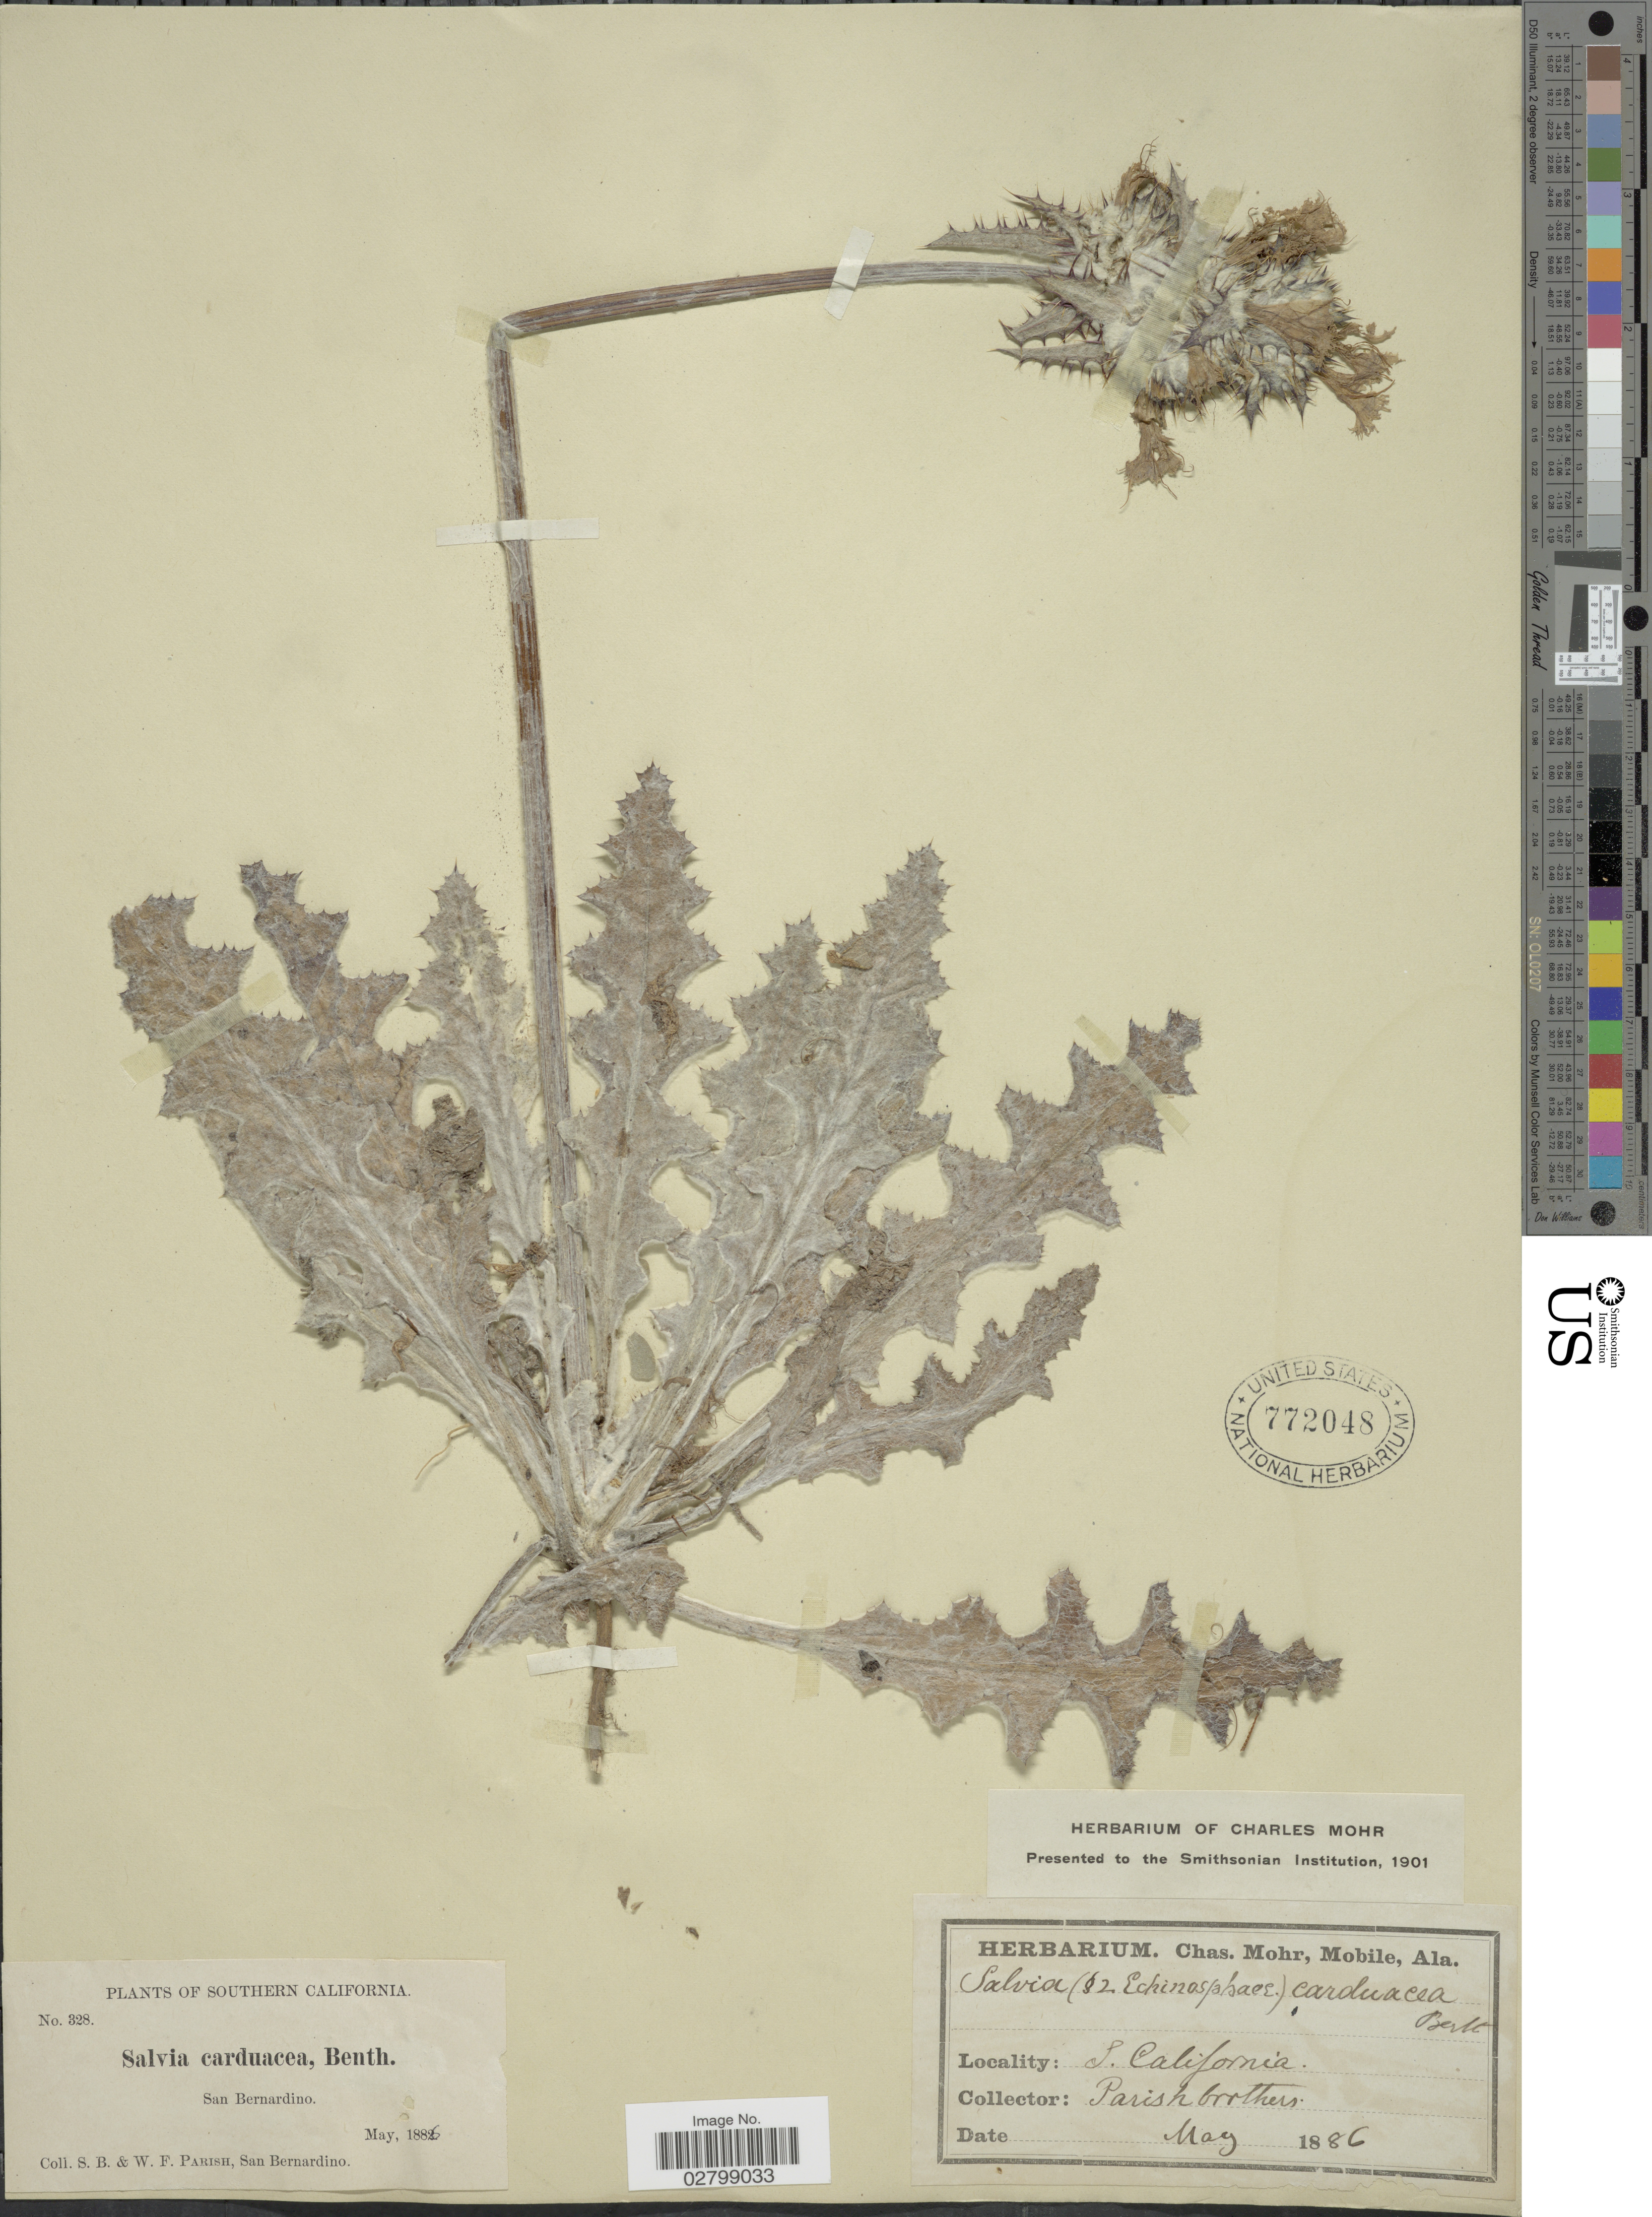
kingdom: Plantae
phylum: Tracheophyta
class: Magnoliopsida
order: Lamiales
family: Lamiaceae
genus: Salvia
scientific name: Salvia carduacea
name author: Benth.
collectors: S. B. Parish & W. F. Parish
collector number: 328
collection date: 1886-05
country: United States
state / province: California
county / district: San Bernardino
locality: Southern California, San Bernardino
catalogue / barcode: US 772048